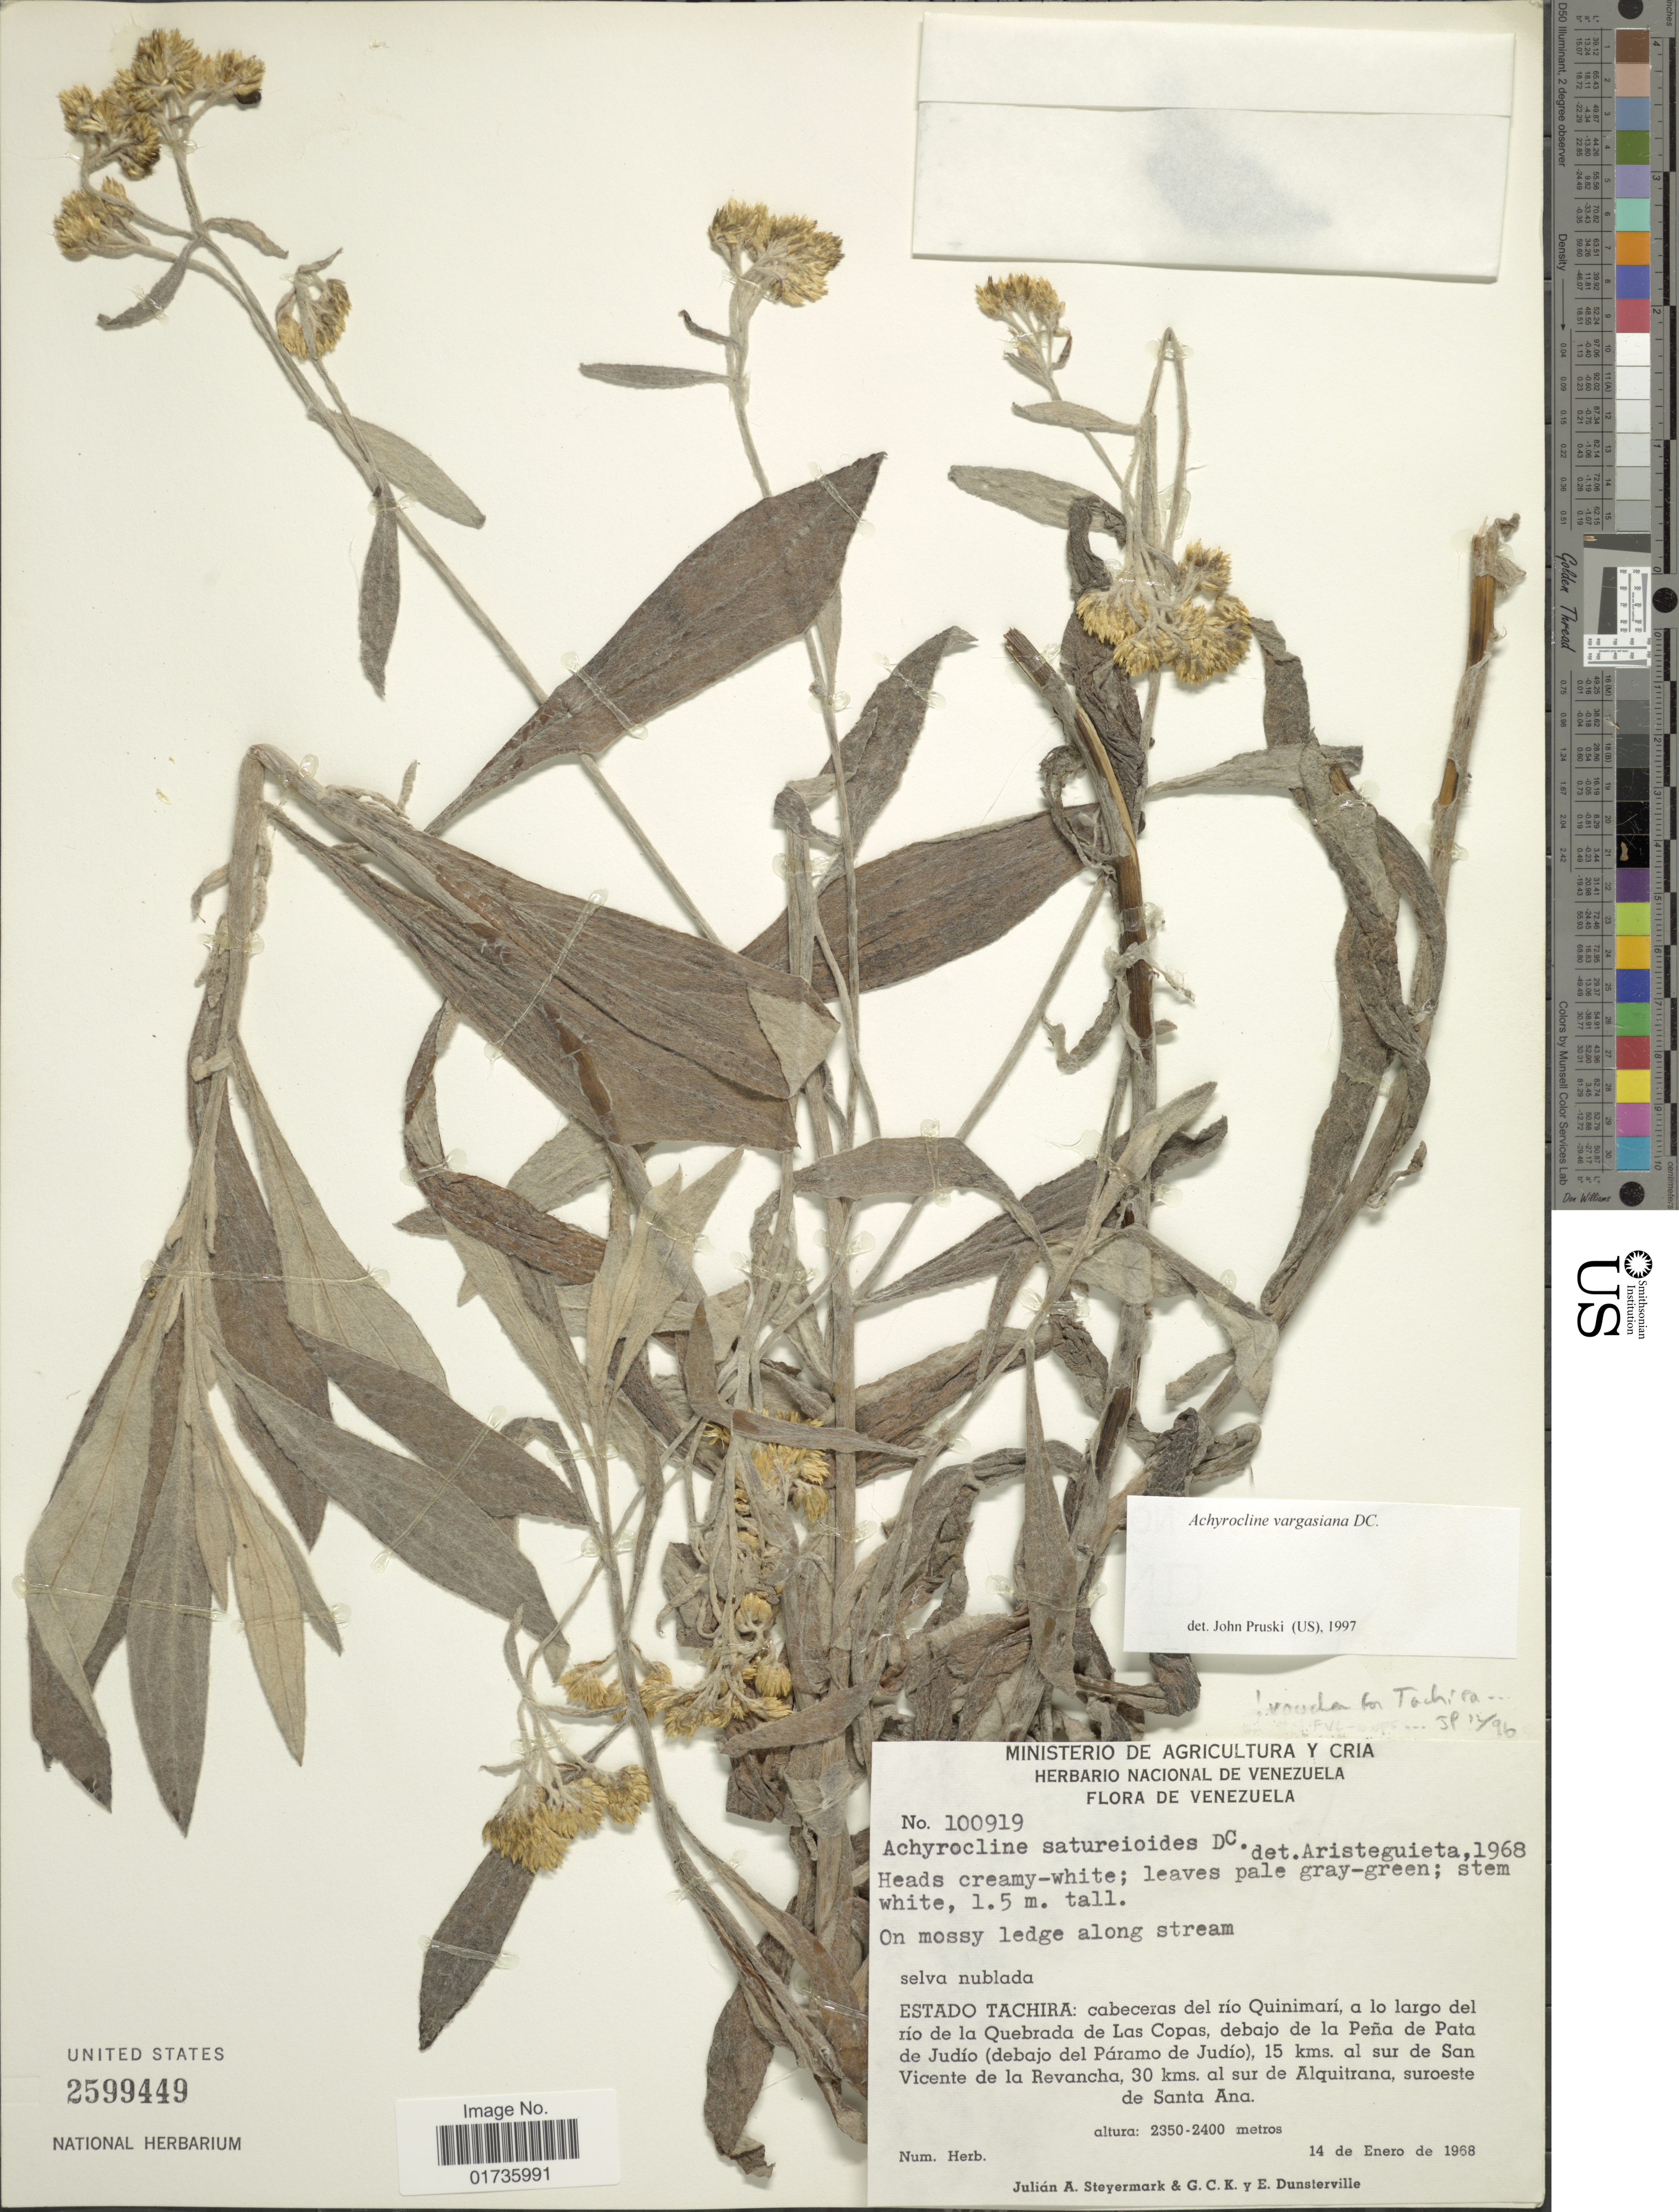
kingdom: Plantae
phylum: Tracheophyta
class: Magnoliopsida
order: Asterales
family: Asteraceae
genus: Achyrocline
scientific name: Achyrocline vargasiana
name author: DC.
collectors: J. Steyermark, G. C. K. Dunsterville & E. Dunsterville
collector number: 100919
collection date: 1968-01-14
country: Venezuela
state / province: Tachira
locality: On mossy ledge along stream, selva nublada, cabeceras del río Quinimarí, a lo largo del río de la Quebrada de las Copas, debajo de la Pata de Judío (debajo del Páramo de Judío), 15 kms al sur de San Vicente de la Revancha, 30 kms al sur de Alquitrana, suroeste de Santa Ana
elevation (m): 2350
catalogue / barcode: US 2599449